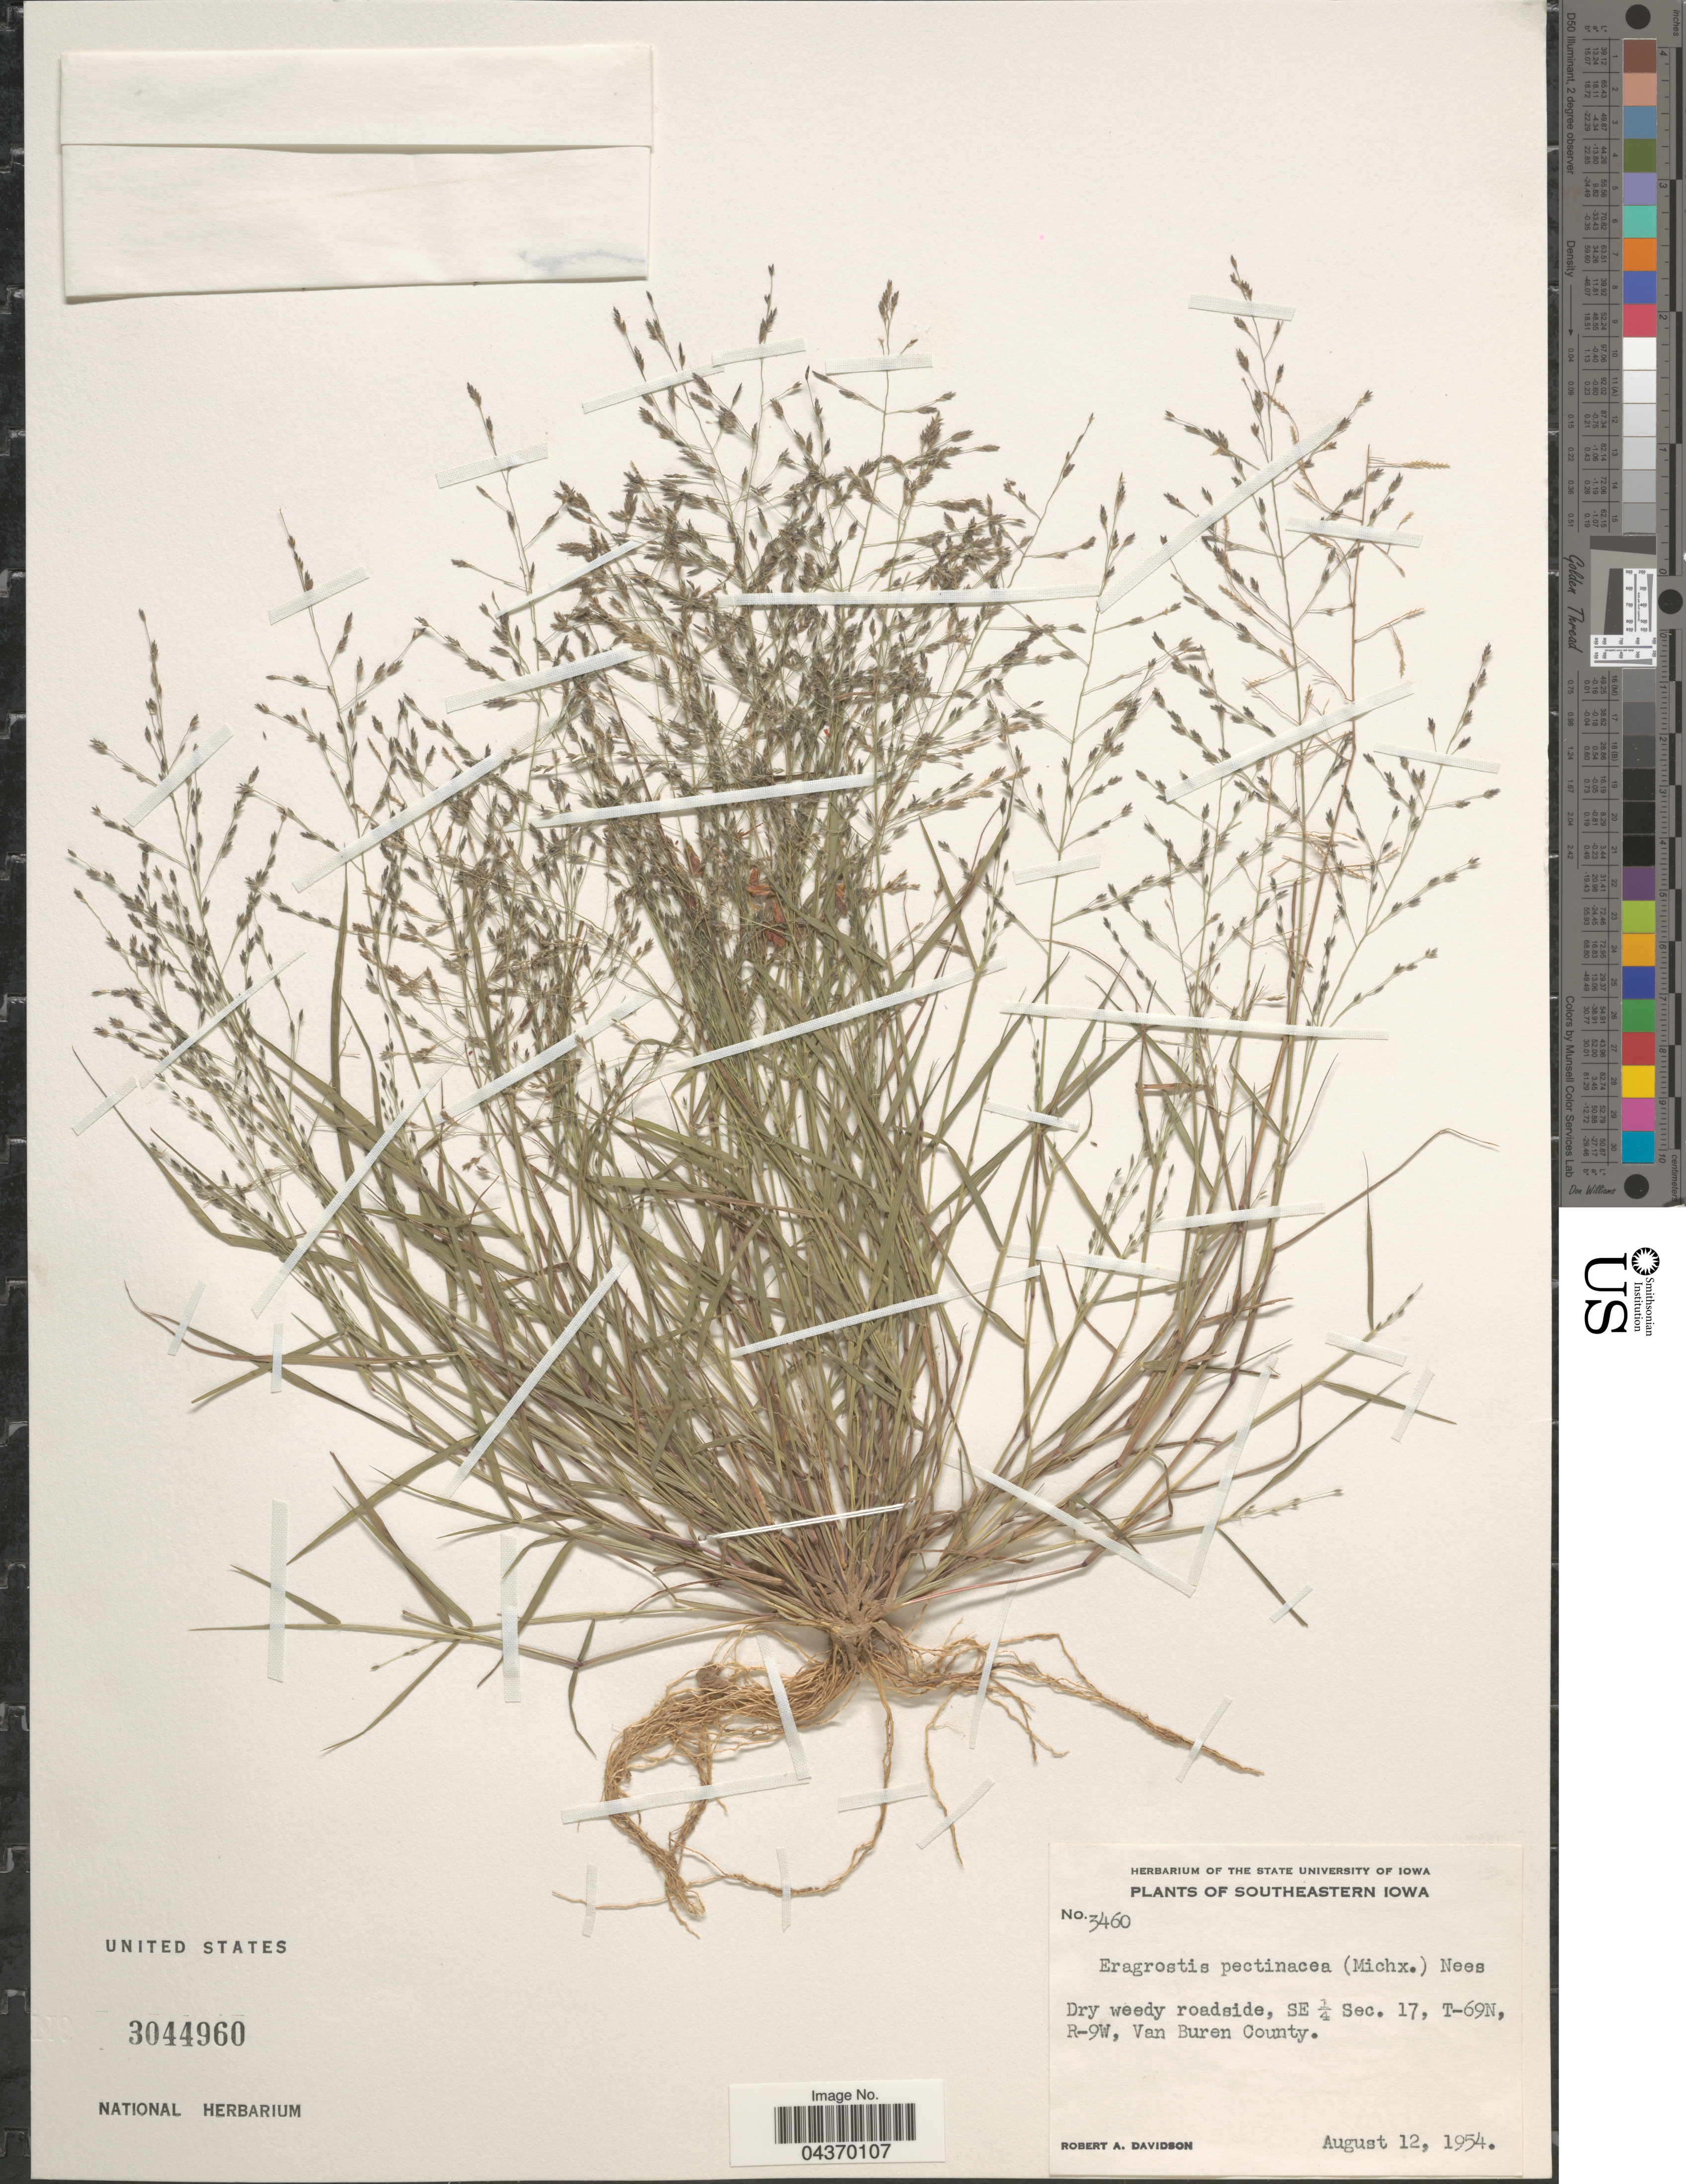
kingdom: Plantae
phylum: Tracheophyta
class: Liliopsida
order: Poales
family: Poaceae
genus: Eragrostis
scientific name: Eragrostis pectinacea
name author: (Michx.) Nees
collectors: R. A. Davidson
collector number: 3460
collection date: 1954-08-12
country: United States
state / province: Iowa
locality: Southeastern Iowa. Dry weedy roadside, SE ¼ Sec. 17, T-69N, R-9W, Van Buren County.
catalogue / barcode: US 3044960